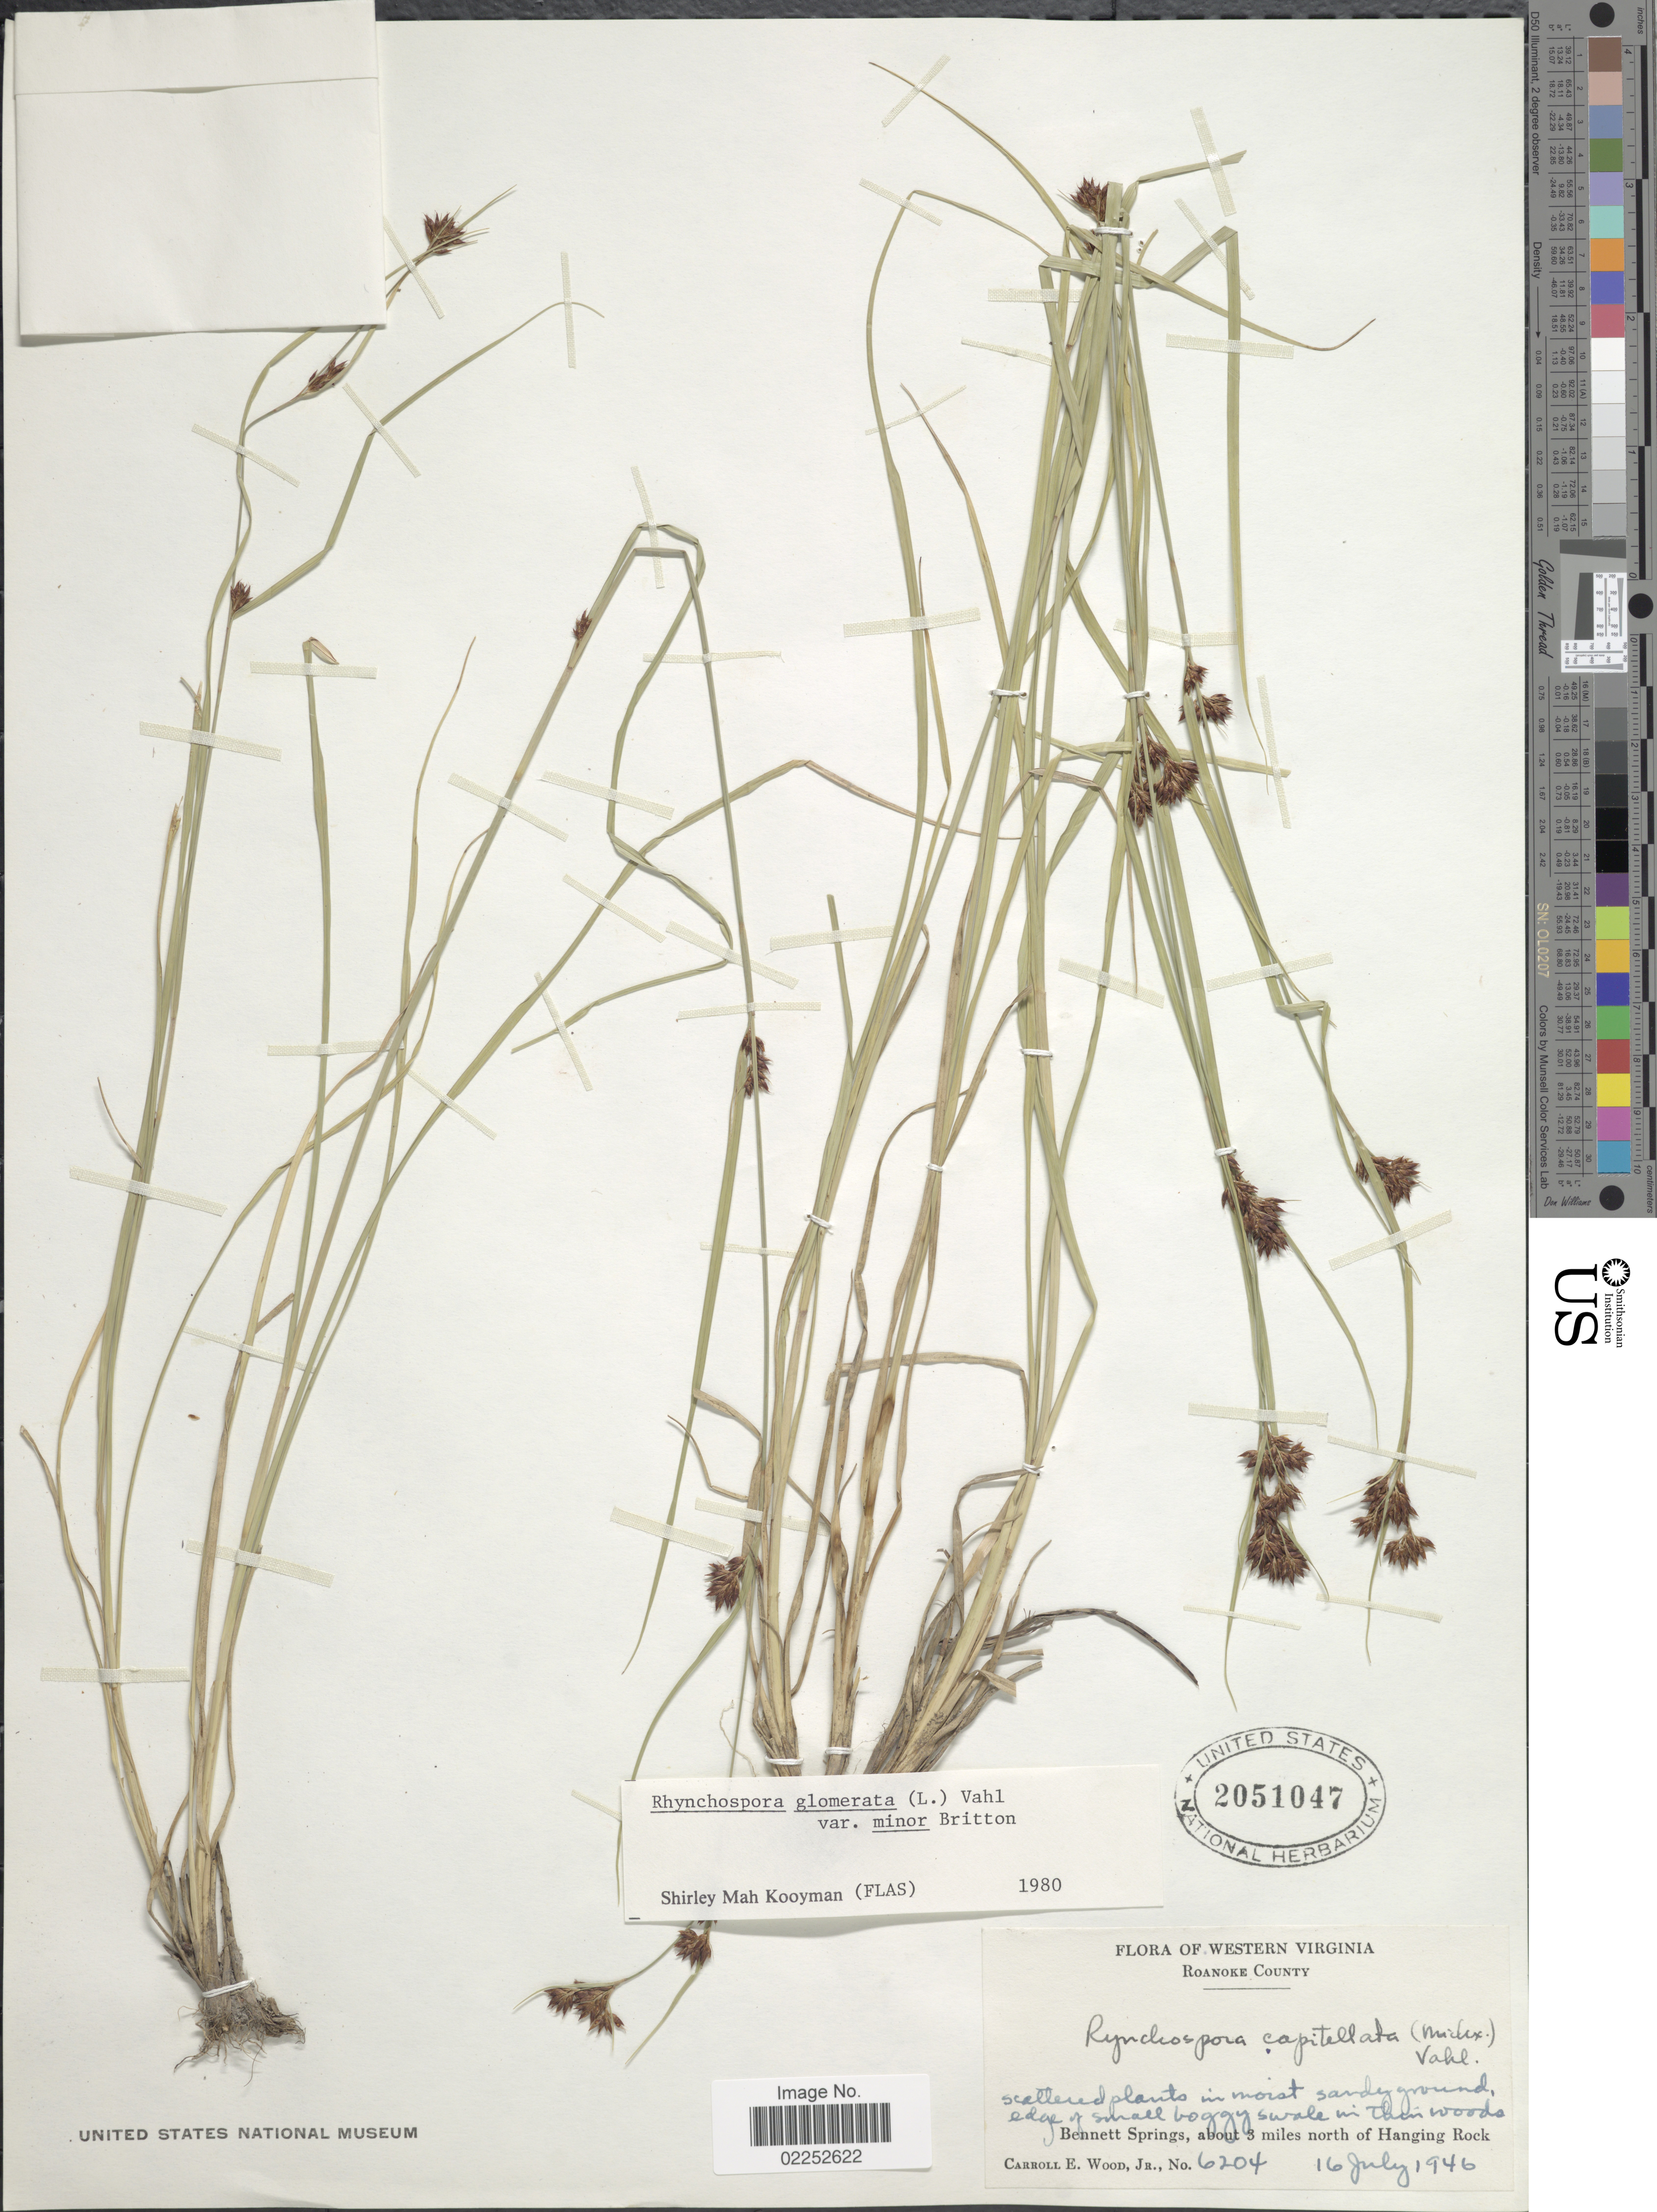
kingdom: Plantae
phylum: Tracheophyta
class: Liliopsida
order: Poales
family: Cyperaceae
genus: Rhynchospora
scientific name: Rhynchospora capitellata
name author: (Michx.) Vahl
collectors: C. Wood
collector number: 6204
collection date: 1946-07-16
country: United States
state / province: Virginia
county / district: Roanoke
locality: Western Virginia, Roanoke County, scattered plants in moist sandy ground, edge of small boggy swale in thin woods, Bennett Springs, about 3 miles north of Hanging Rock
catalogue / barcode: US 2051047